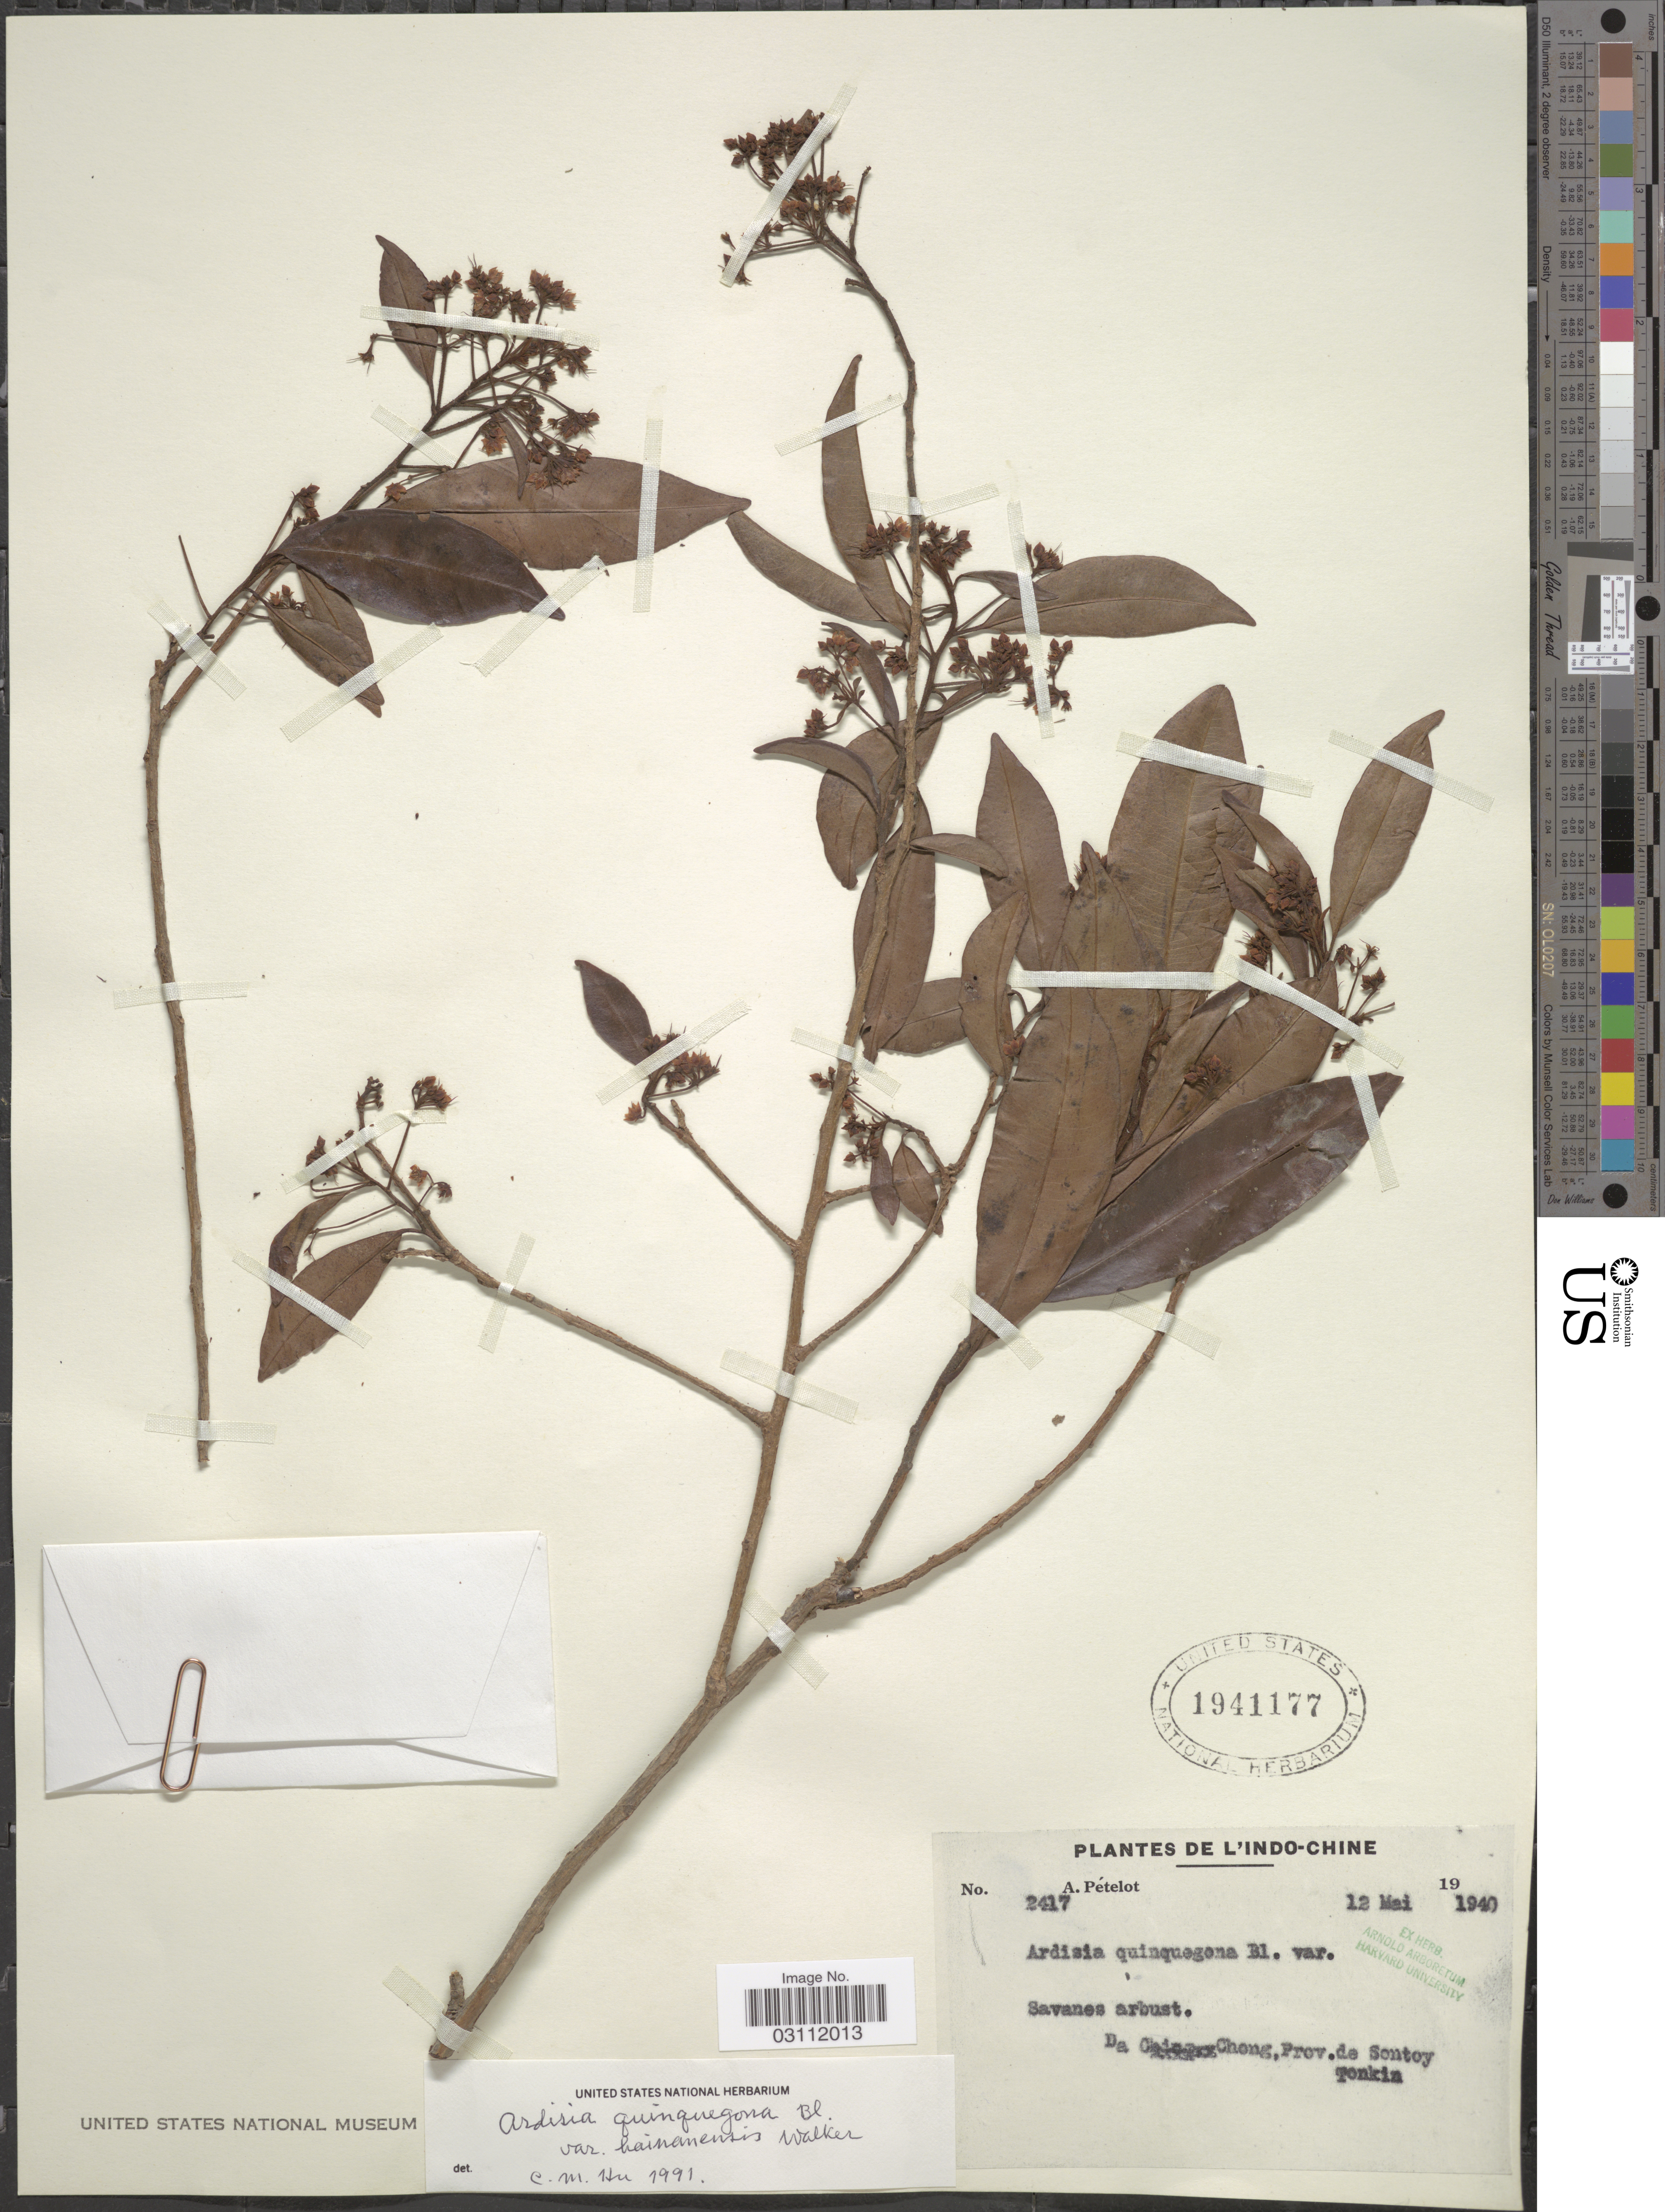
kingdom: Plantae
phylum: Tracheophyta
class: Magnoliopsida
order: Ericales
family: Primulaceae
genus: Ardisia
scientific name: Ardisia quinquegona var. hainanensis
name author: E. Walker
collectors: A. Petelot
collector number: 2417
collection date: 1940-05-12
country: Vietnam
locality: De L'Indo-Chine, Da Chong, Prov. de Sontoy, Tonkin.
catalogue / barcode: US 1941177